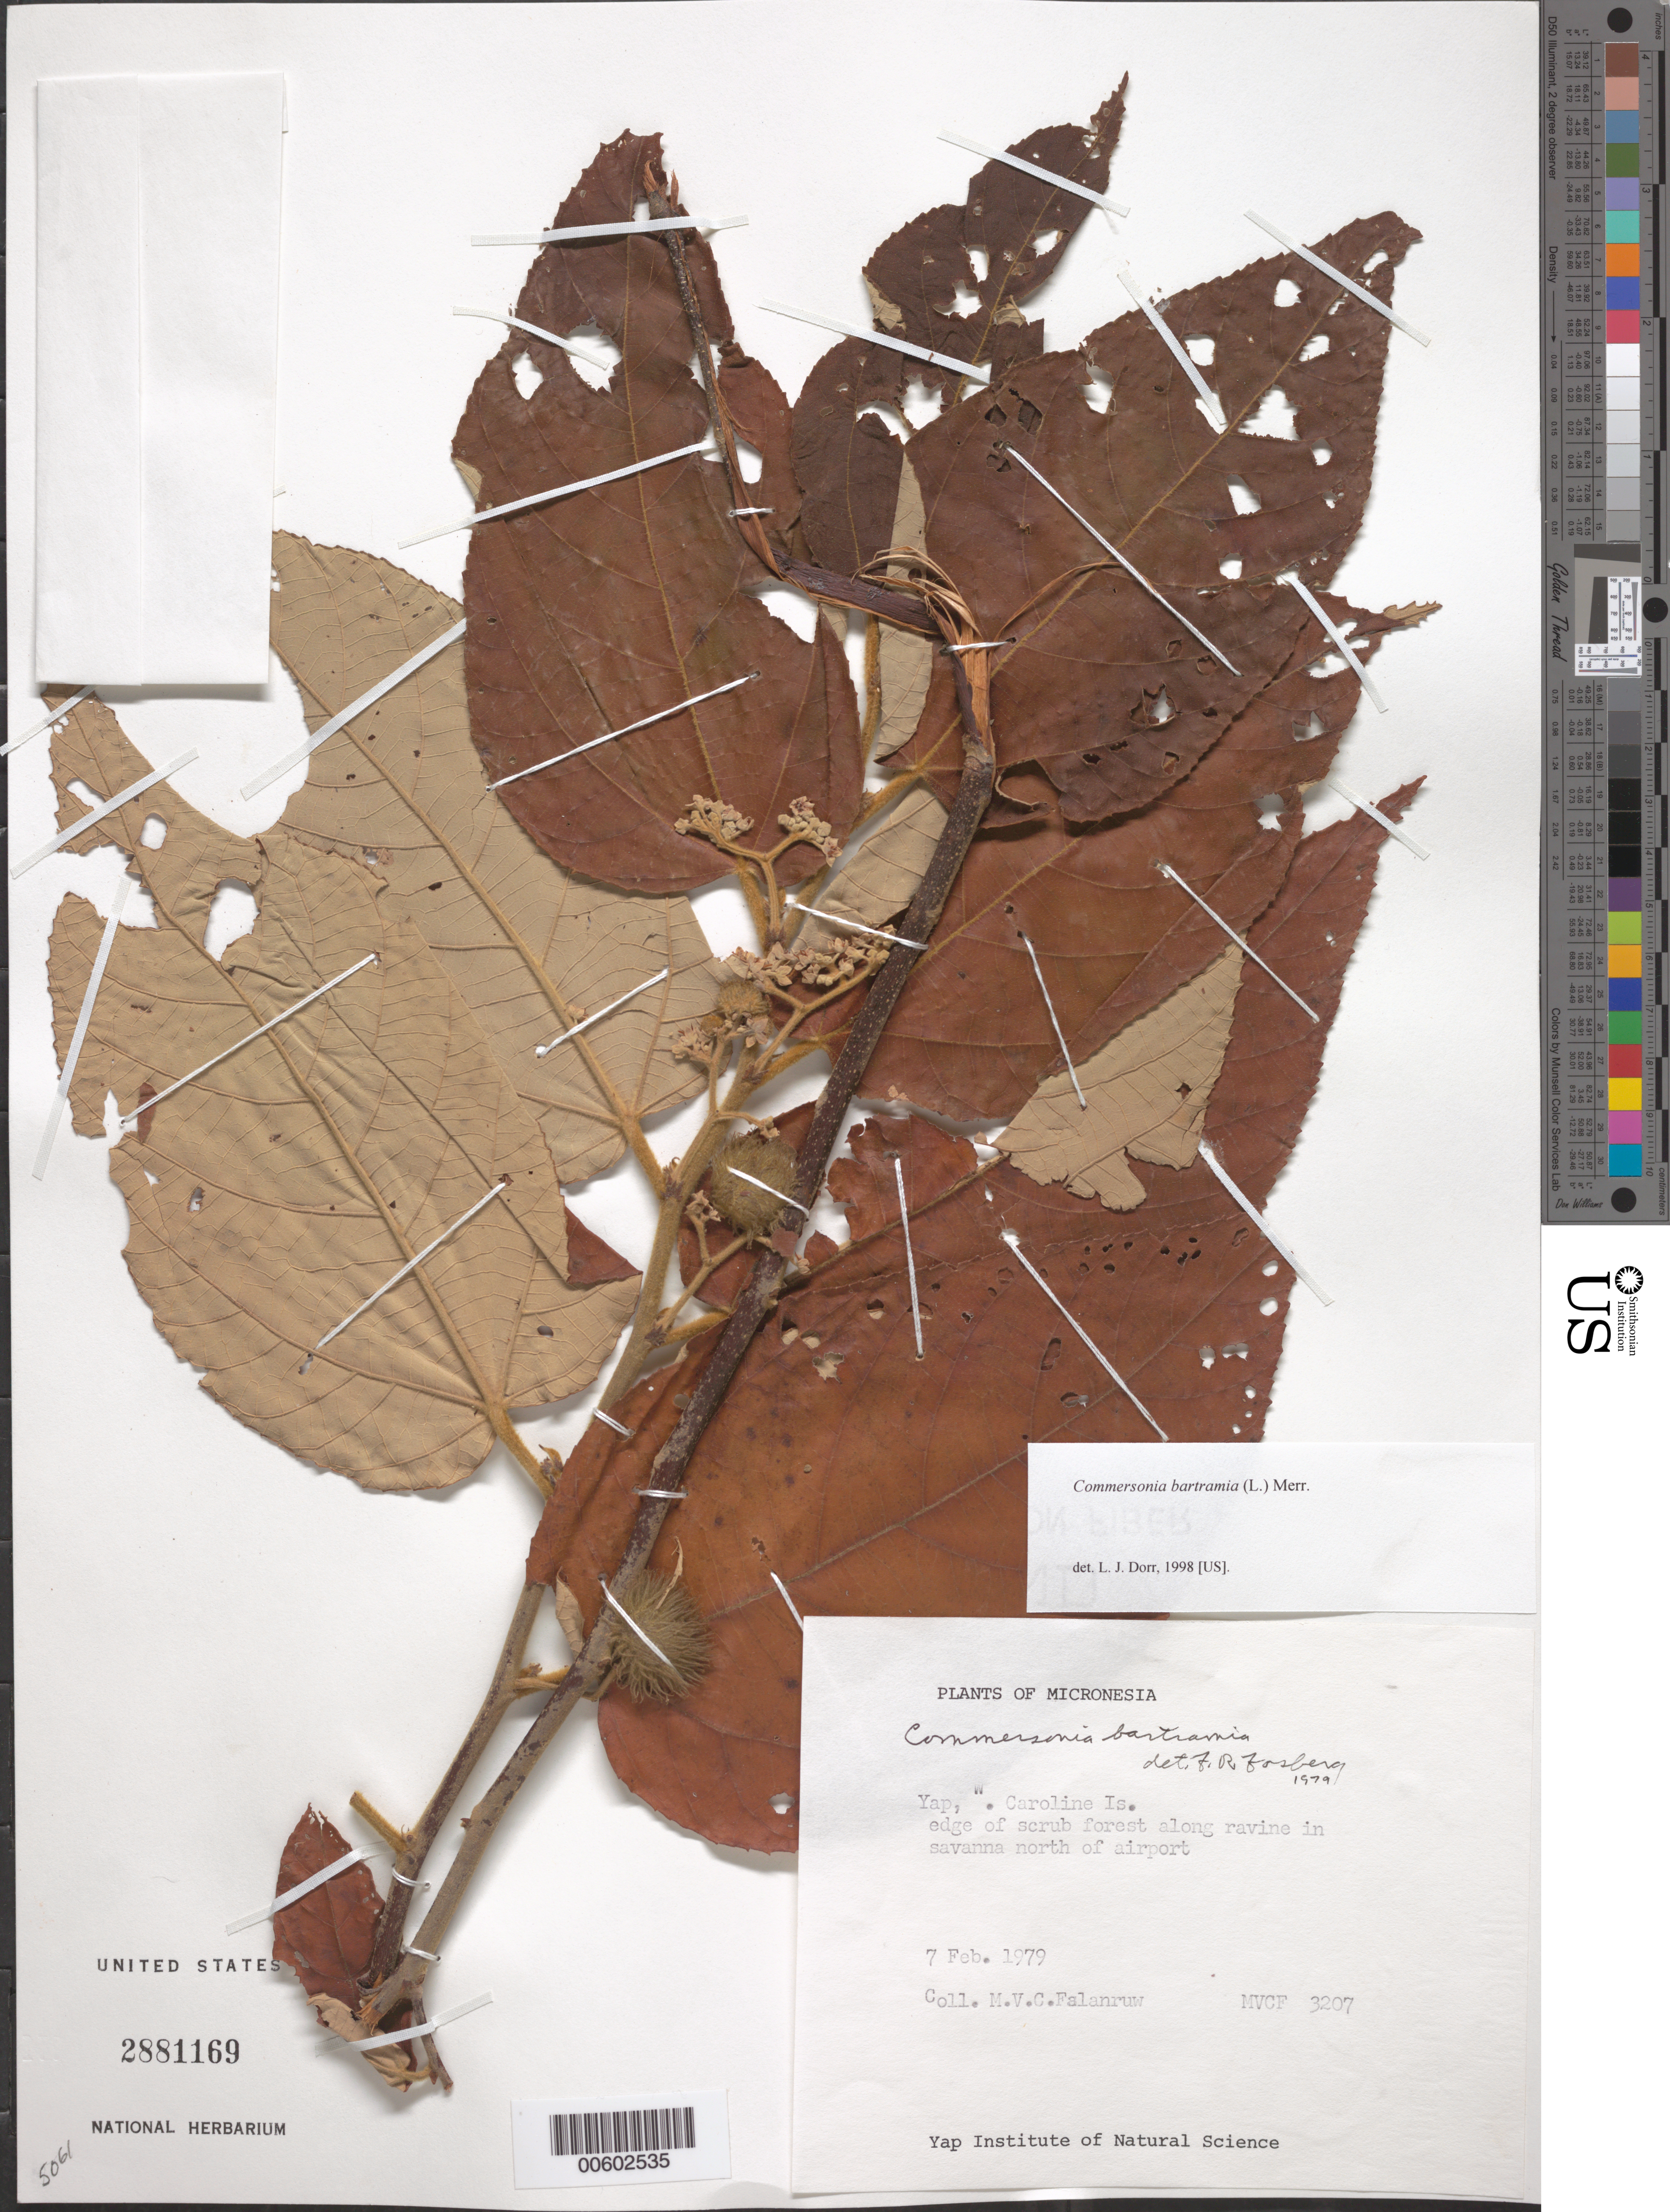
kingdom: Plantae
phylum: Tracheophyta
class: Magnoliopsida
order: Malvales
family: Malvaceae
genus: Commersonia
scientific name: Commersonia bartramia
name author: (L.) Merr.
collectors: M. V. Falanruw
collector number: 3207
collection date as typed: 07 Feb 1979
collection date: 1979-02-07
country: Micronesia, Federated States of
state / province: Yap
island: Yap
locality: Savanna north of airport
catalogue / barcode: US 2881169